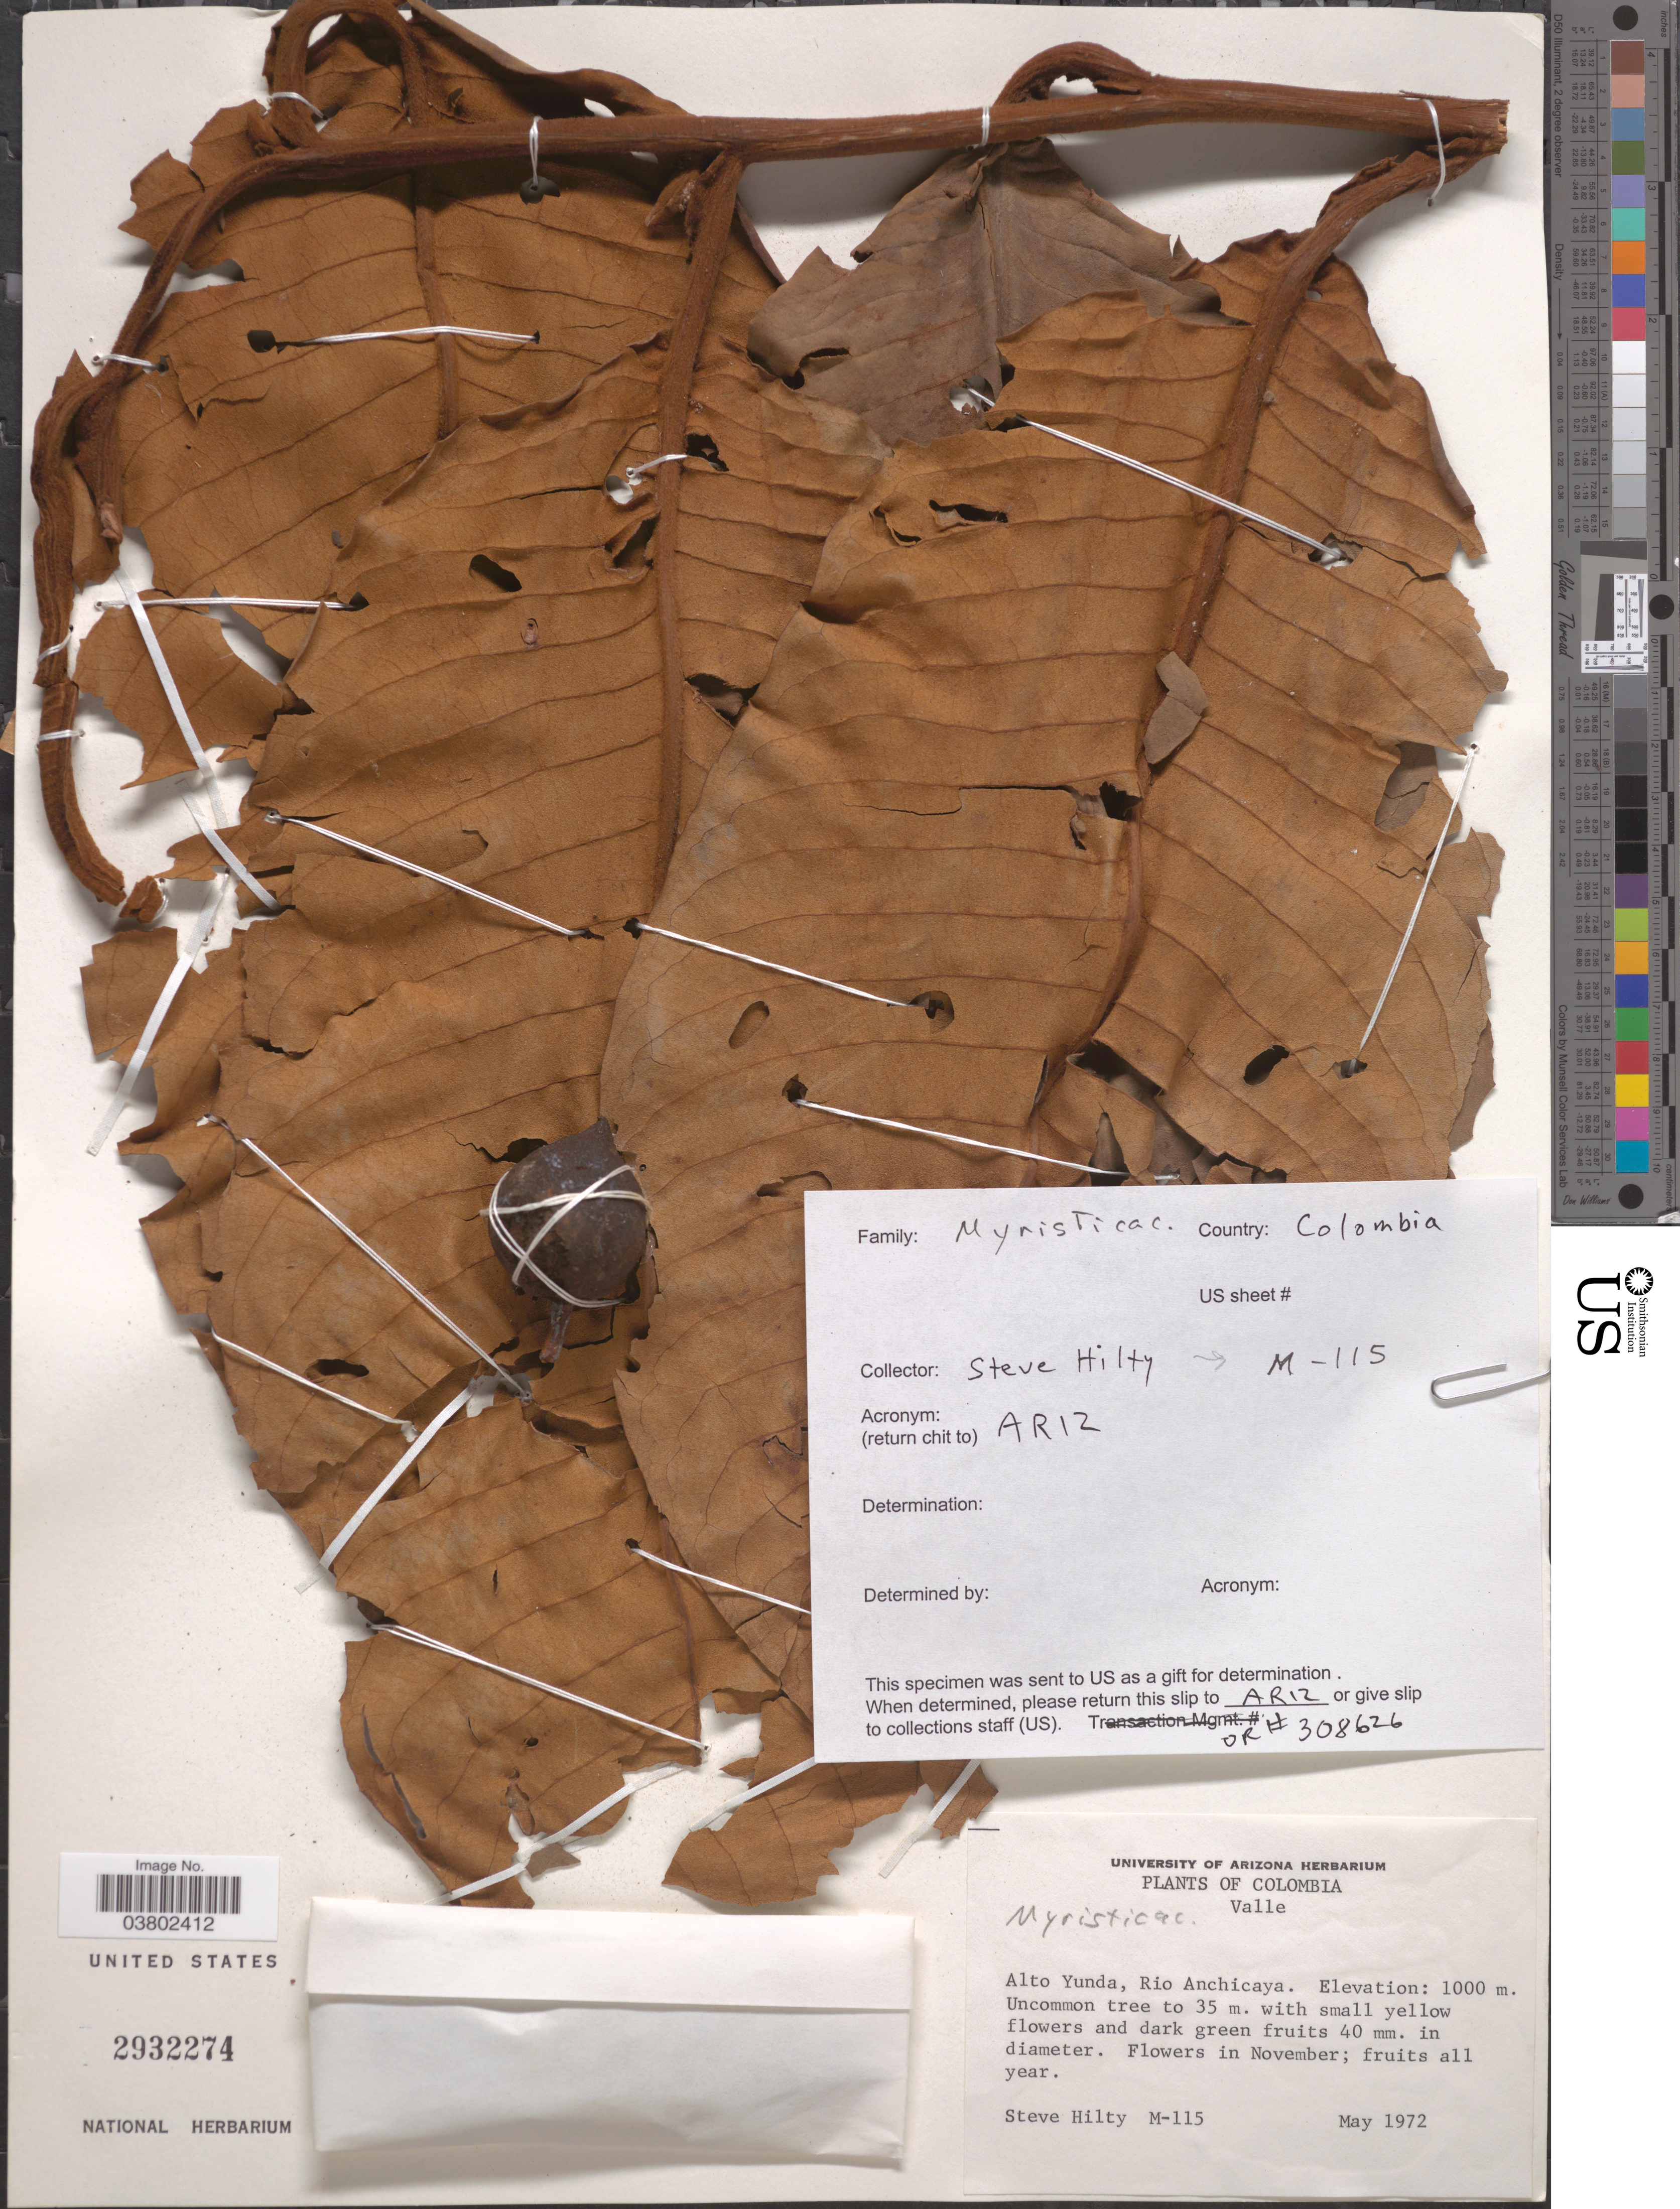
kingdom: Plantae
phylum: Tracheophyta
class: Magnoliopsida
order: Magnoliales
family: Myristicaceae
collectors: S. Hilty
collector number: M-115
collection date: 1972-05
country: Colombia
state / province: Valle del Cauca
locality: Valle. Alto Yunda, Rio Anchicaya.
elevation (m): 1000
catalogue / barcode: US 2932274